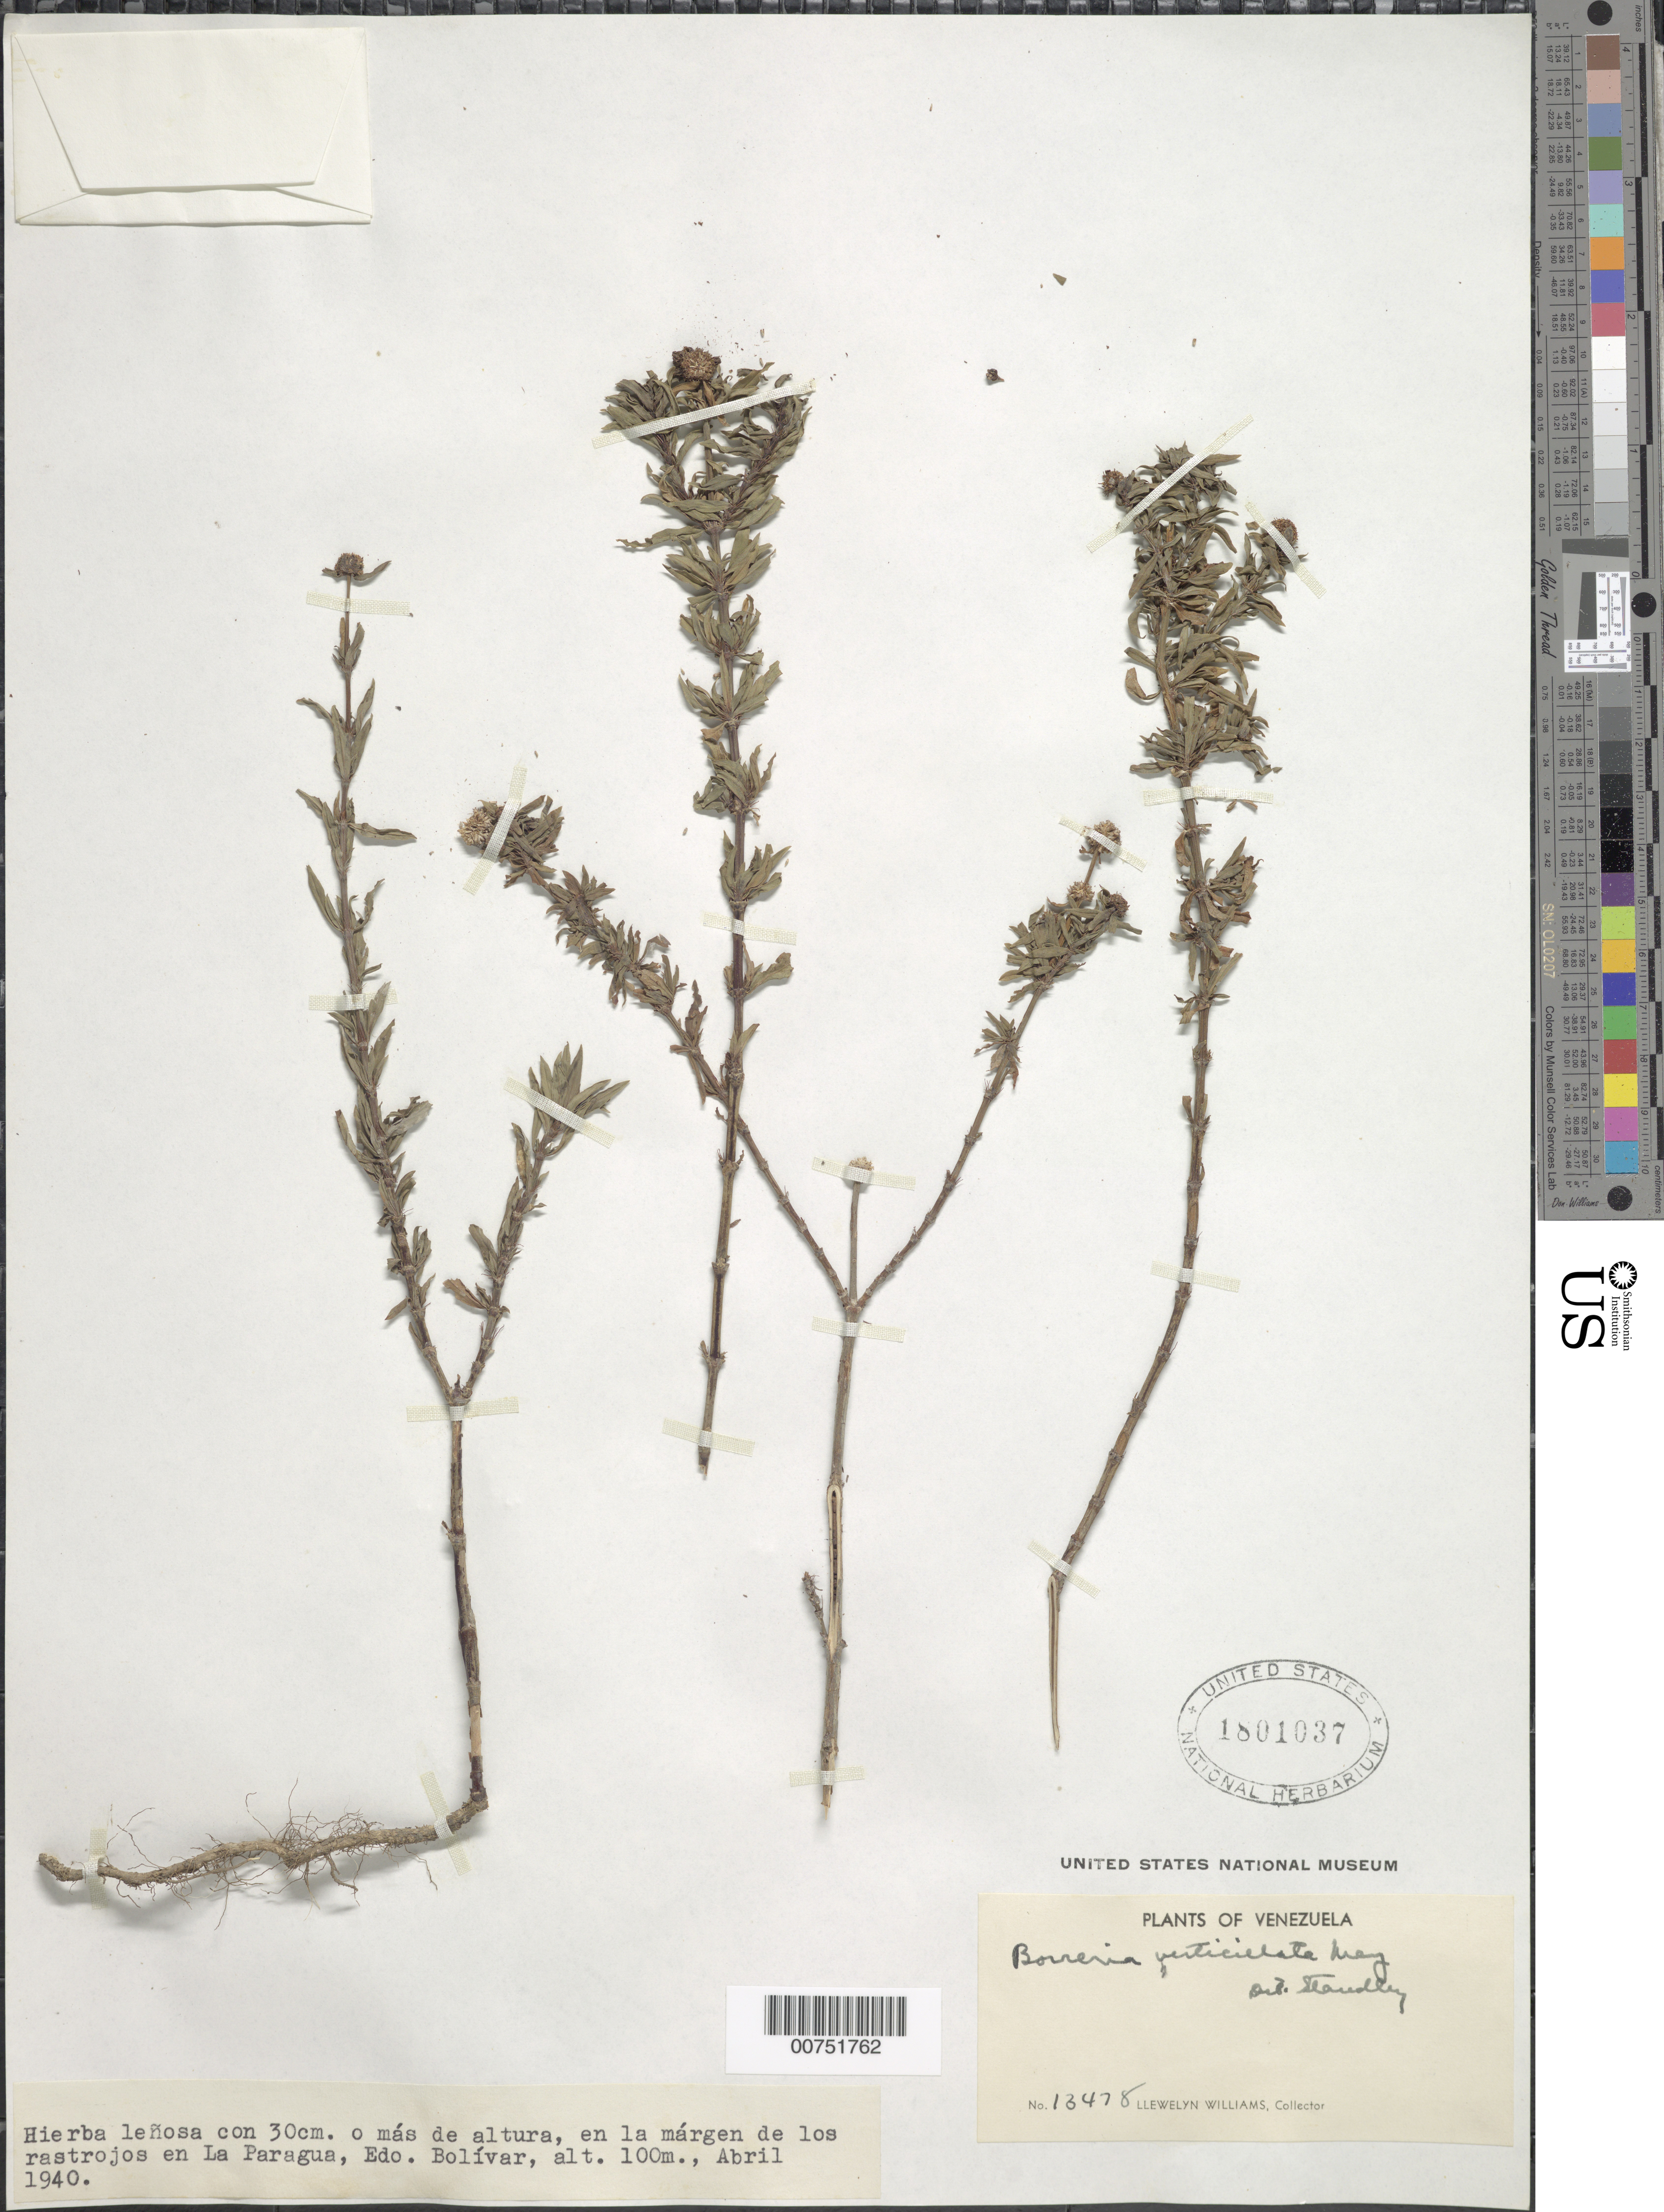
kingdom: Plantae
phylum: Tracheophyta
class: Magnoliopsida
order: Gentianales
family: Rubiaceae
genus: Borreria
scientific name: Borreria verticillata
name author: (L.) G. Mey.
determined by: Standley, Paul C.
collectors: Ll. Williams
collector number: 13478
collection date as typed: Apr-40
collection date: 1940-04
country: Venezuela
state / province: Bolívar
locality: La Paragua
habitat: Margen de los rastrojos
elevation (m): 100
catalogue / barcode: US 1801037